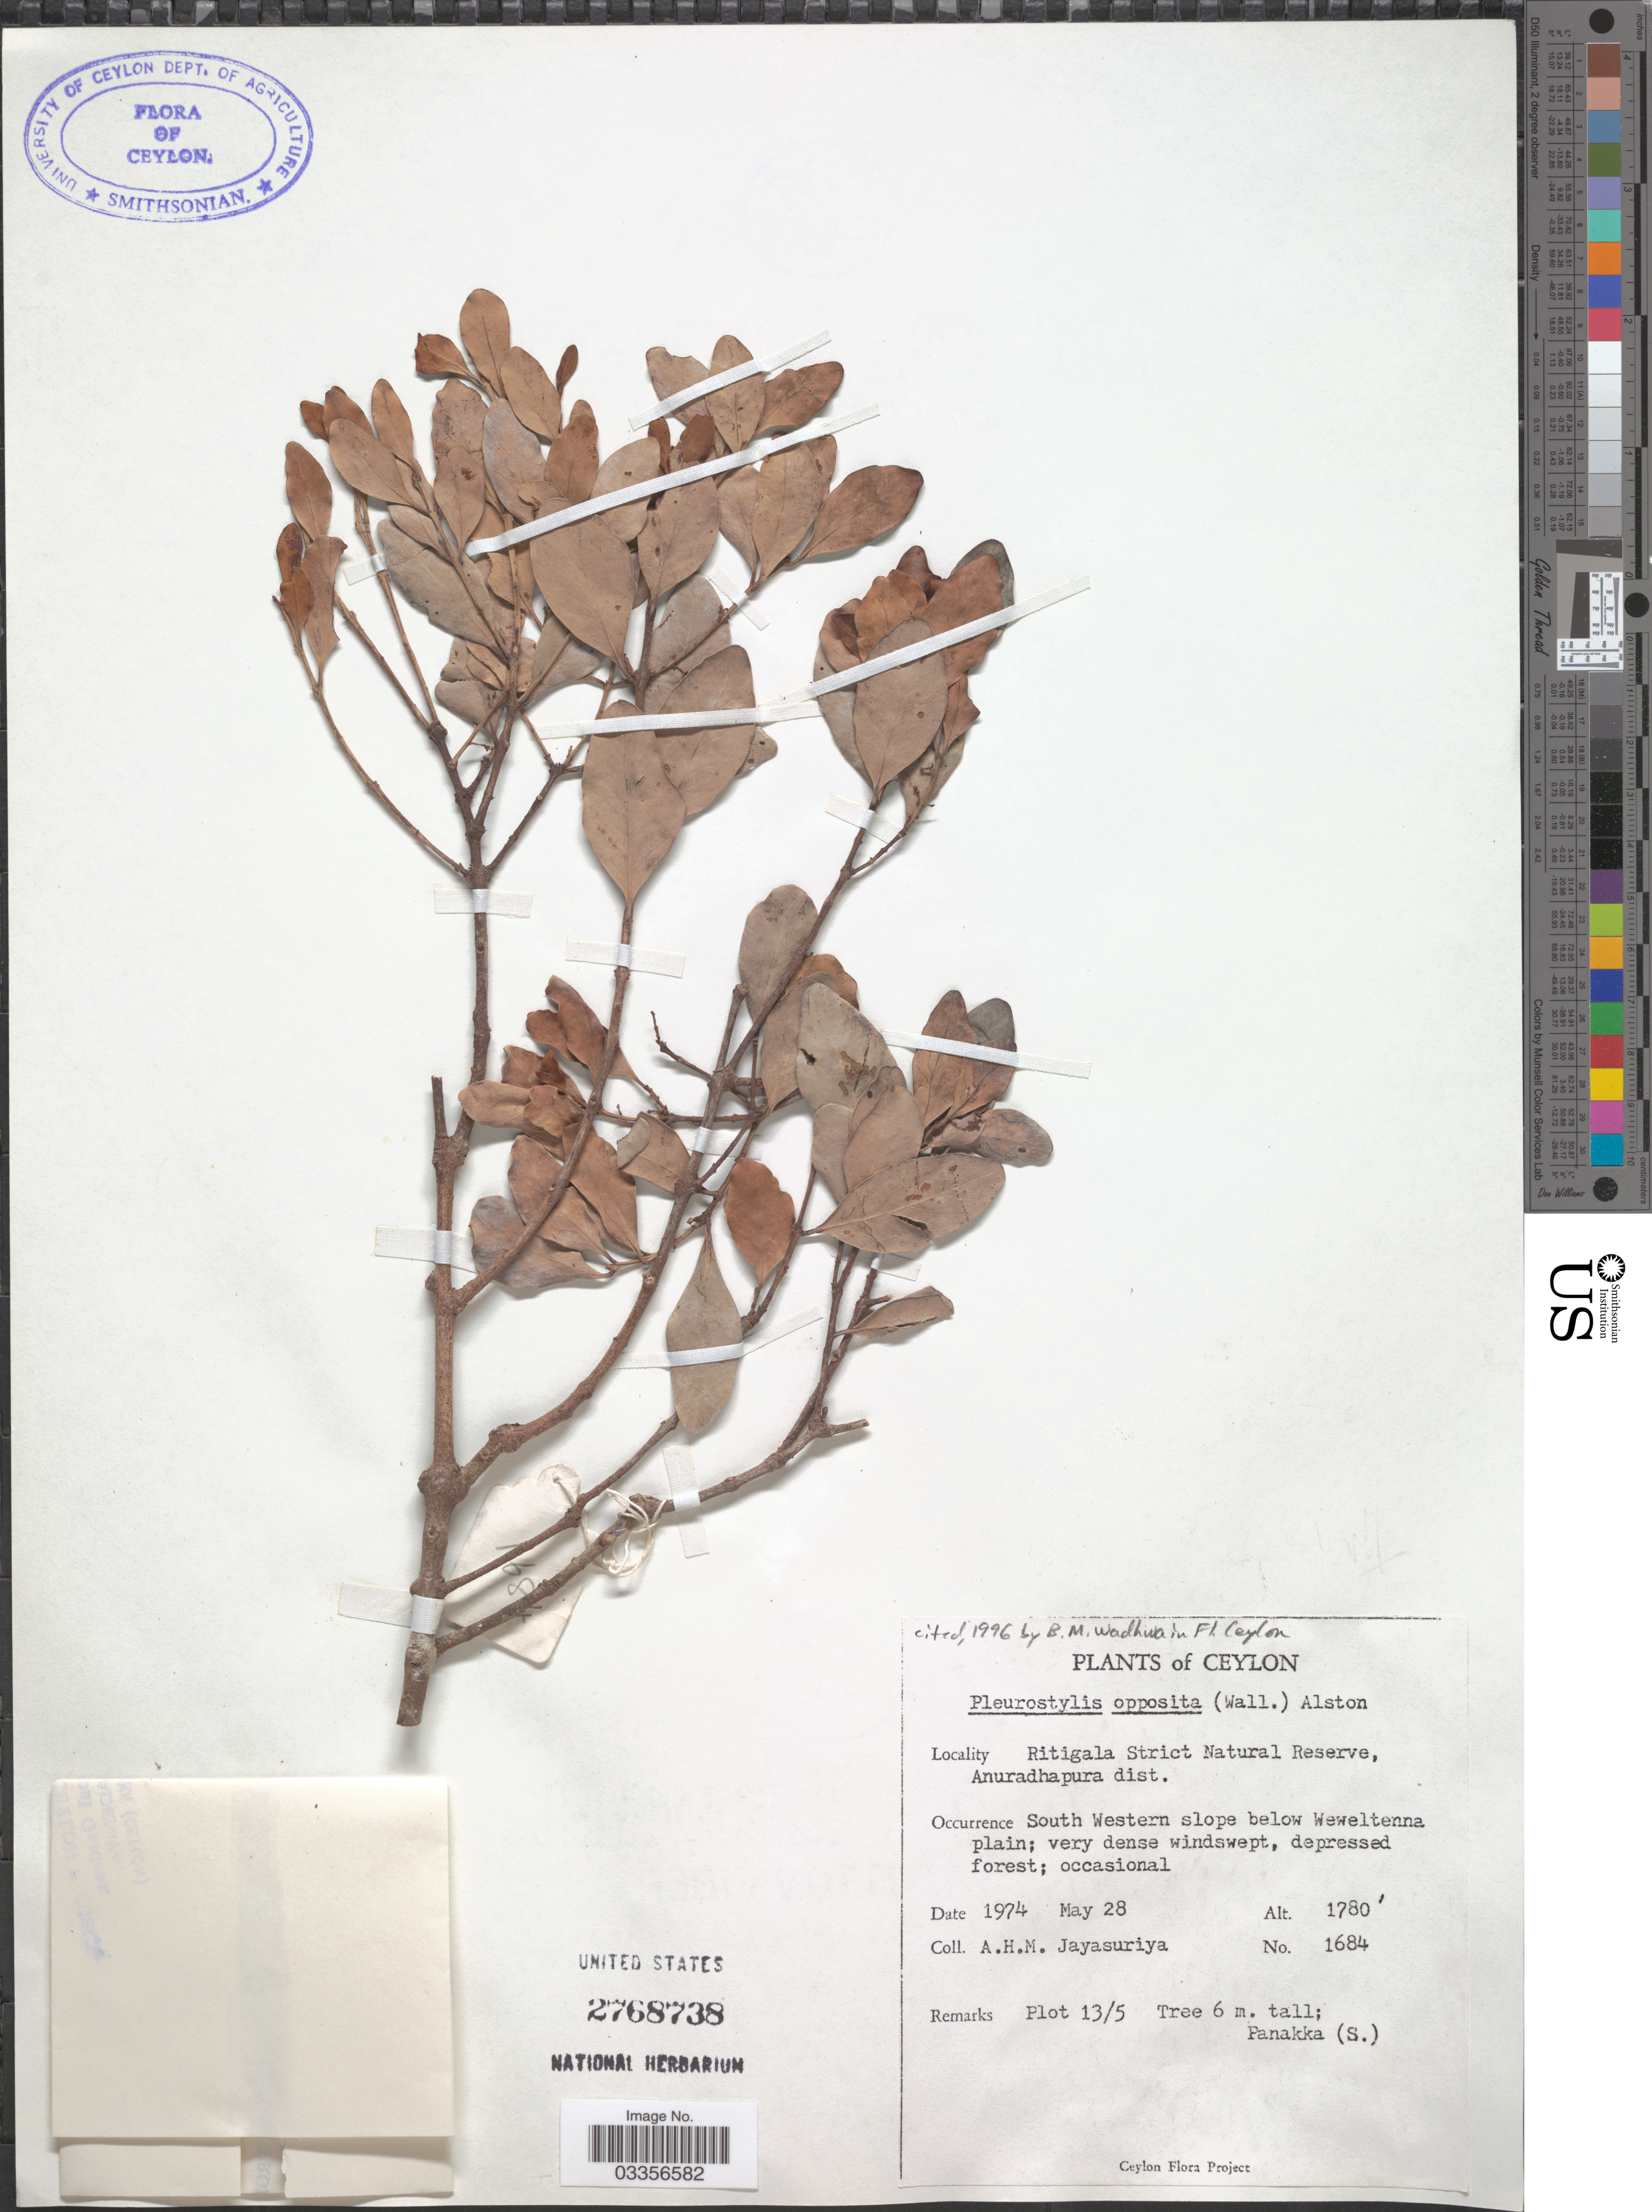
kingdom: Plantae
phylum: Tracheophyta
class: Magnoliopsida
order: Celastrales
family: Celastraceae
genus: Pleurostylia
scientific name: Pleurostylia opposita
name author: (Wall.) Alston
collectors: A. H. Jayasuriya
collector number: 1684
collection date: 1974-05-28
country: Sri Lanka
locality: Ceylon, Ritigala Strict Natural Reserve, Anuradhapura dist., South Western slope below Weweltenna plain.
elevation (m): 543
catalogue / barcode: US 2768738